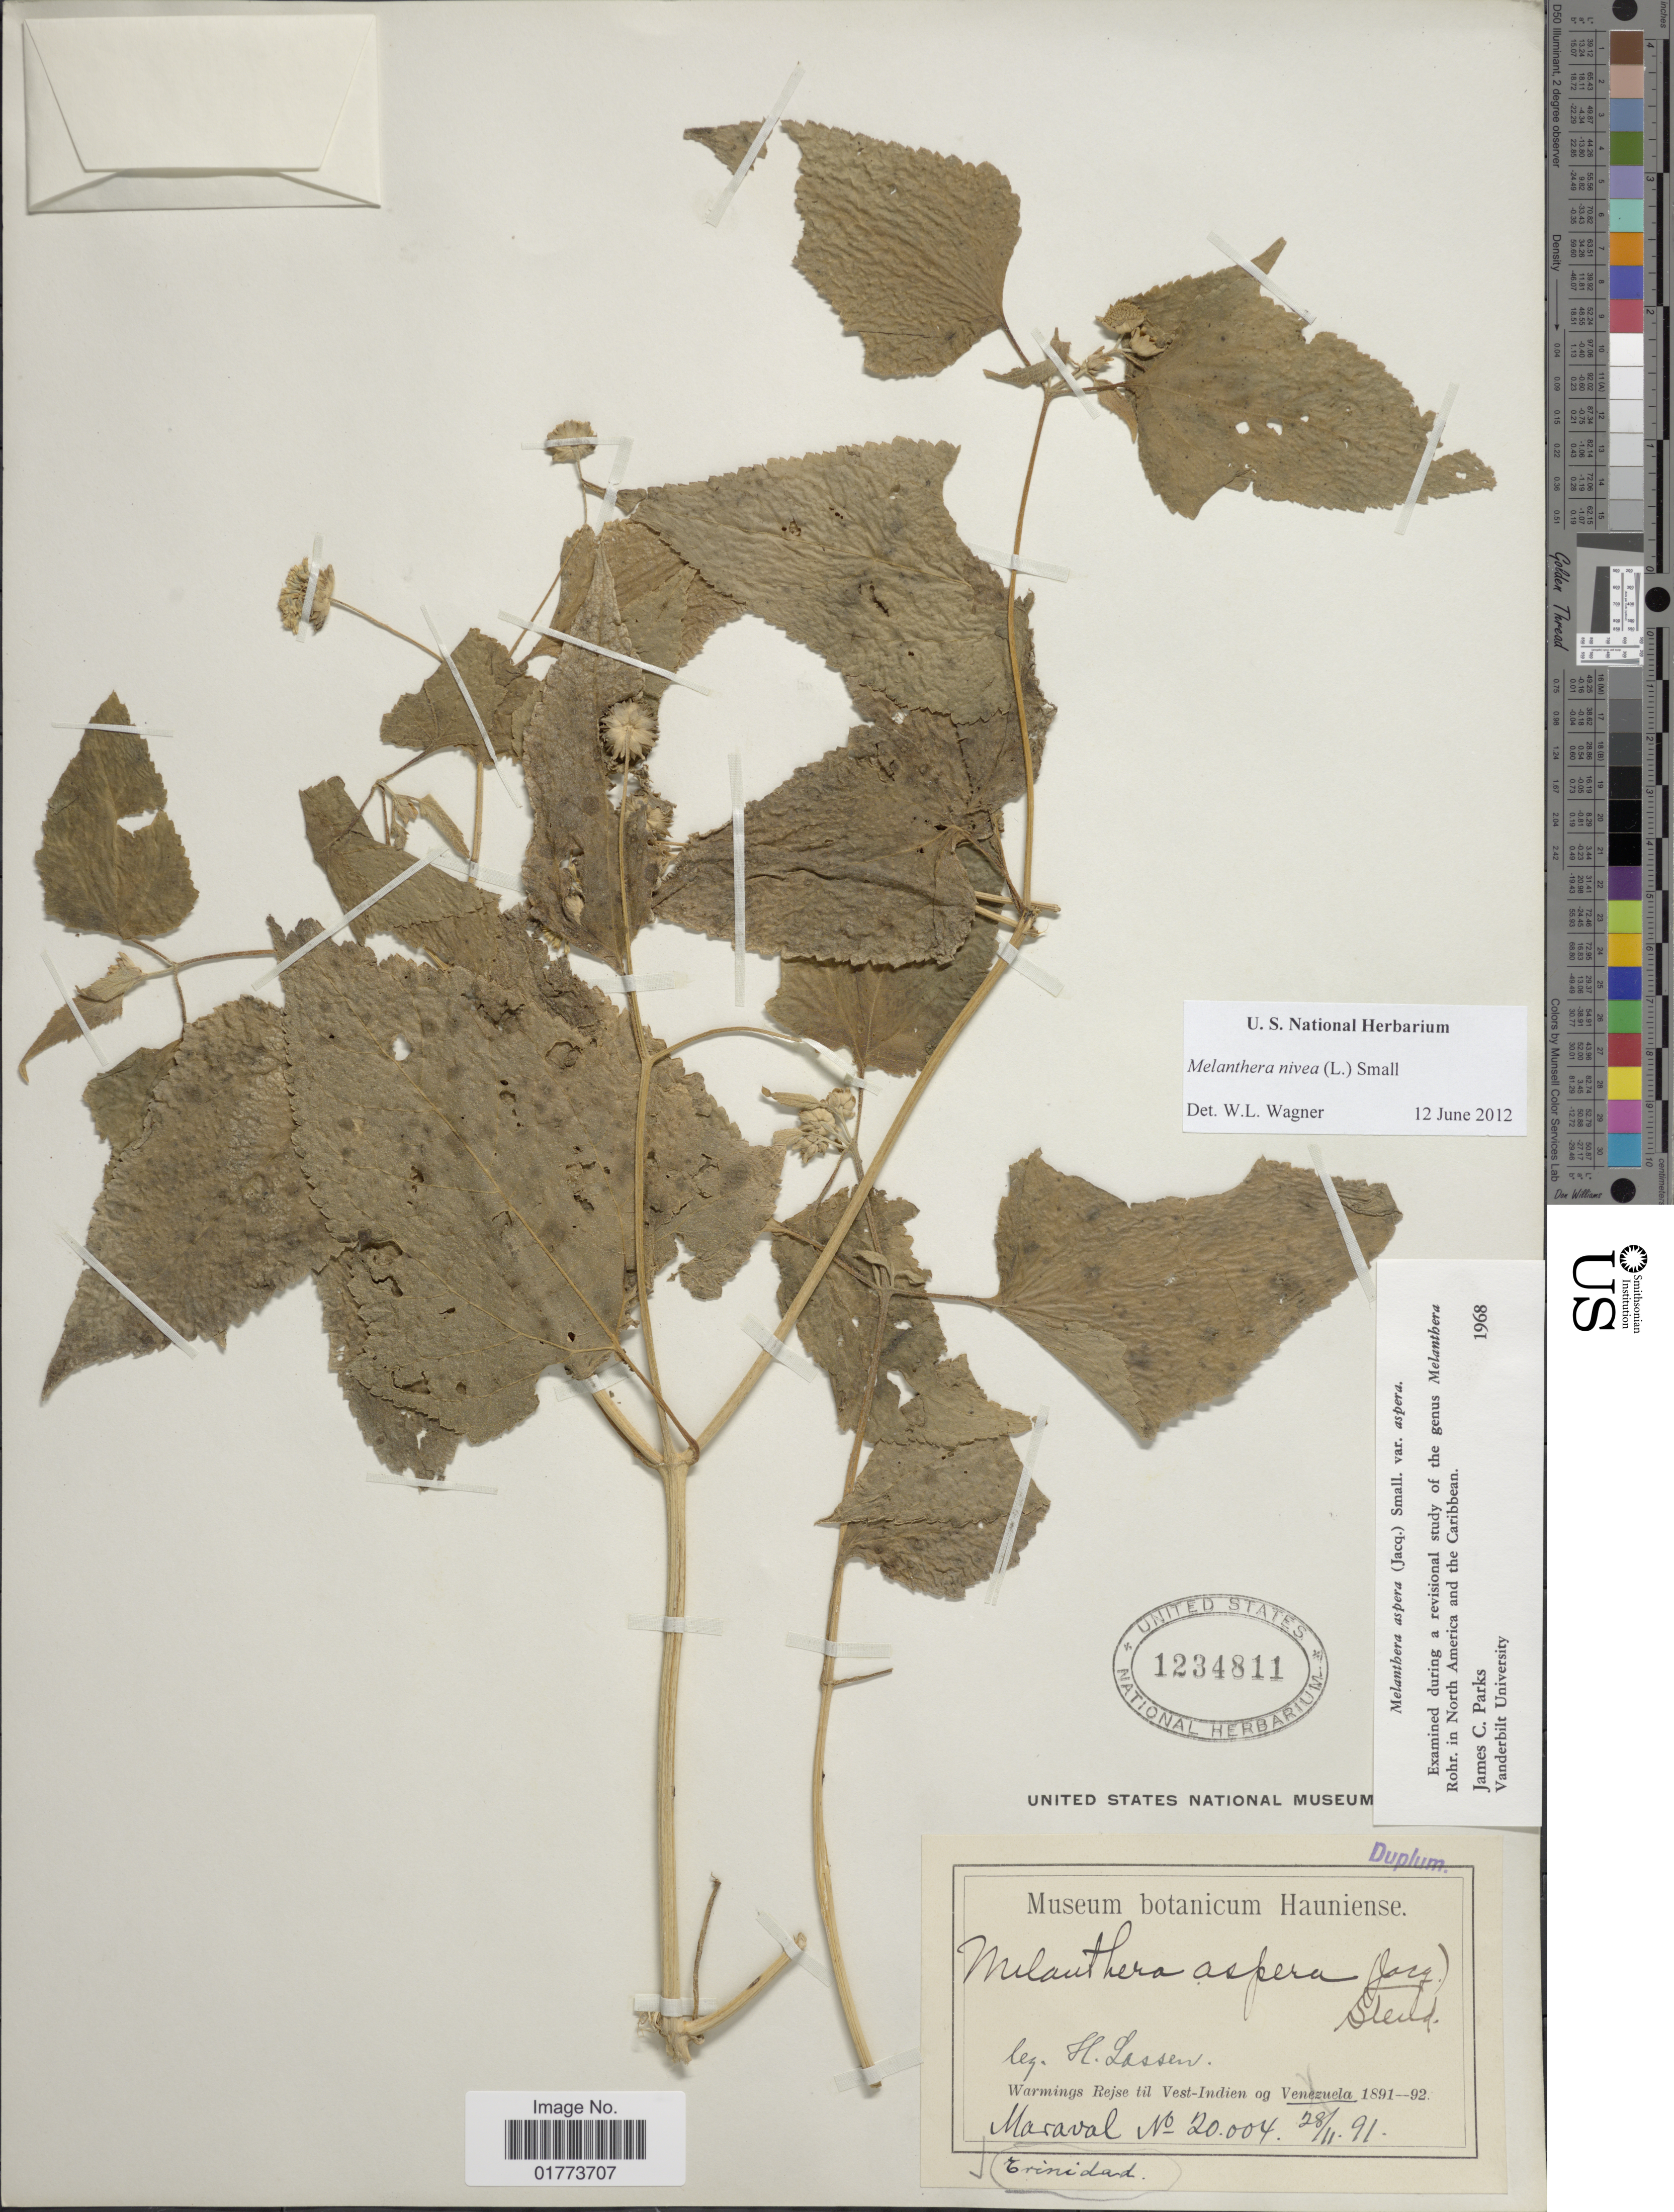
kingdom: Plantae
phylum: Tracheophyta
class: Magnoliopsida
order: Asterales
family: Asteraceae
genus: Melanthera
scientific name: Melanthera nivea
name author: (L.) Small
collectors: H. Lassen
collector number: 20004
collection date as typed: Transcribed d/m/y: 28/11/91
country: Venezuela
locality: Warmings Rejse til Vest-Indien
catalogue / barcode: US 1234811